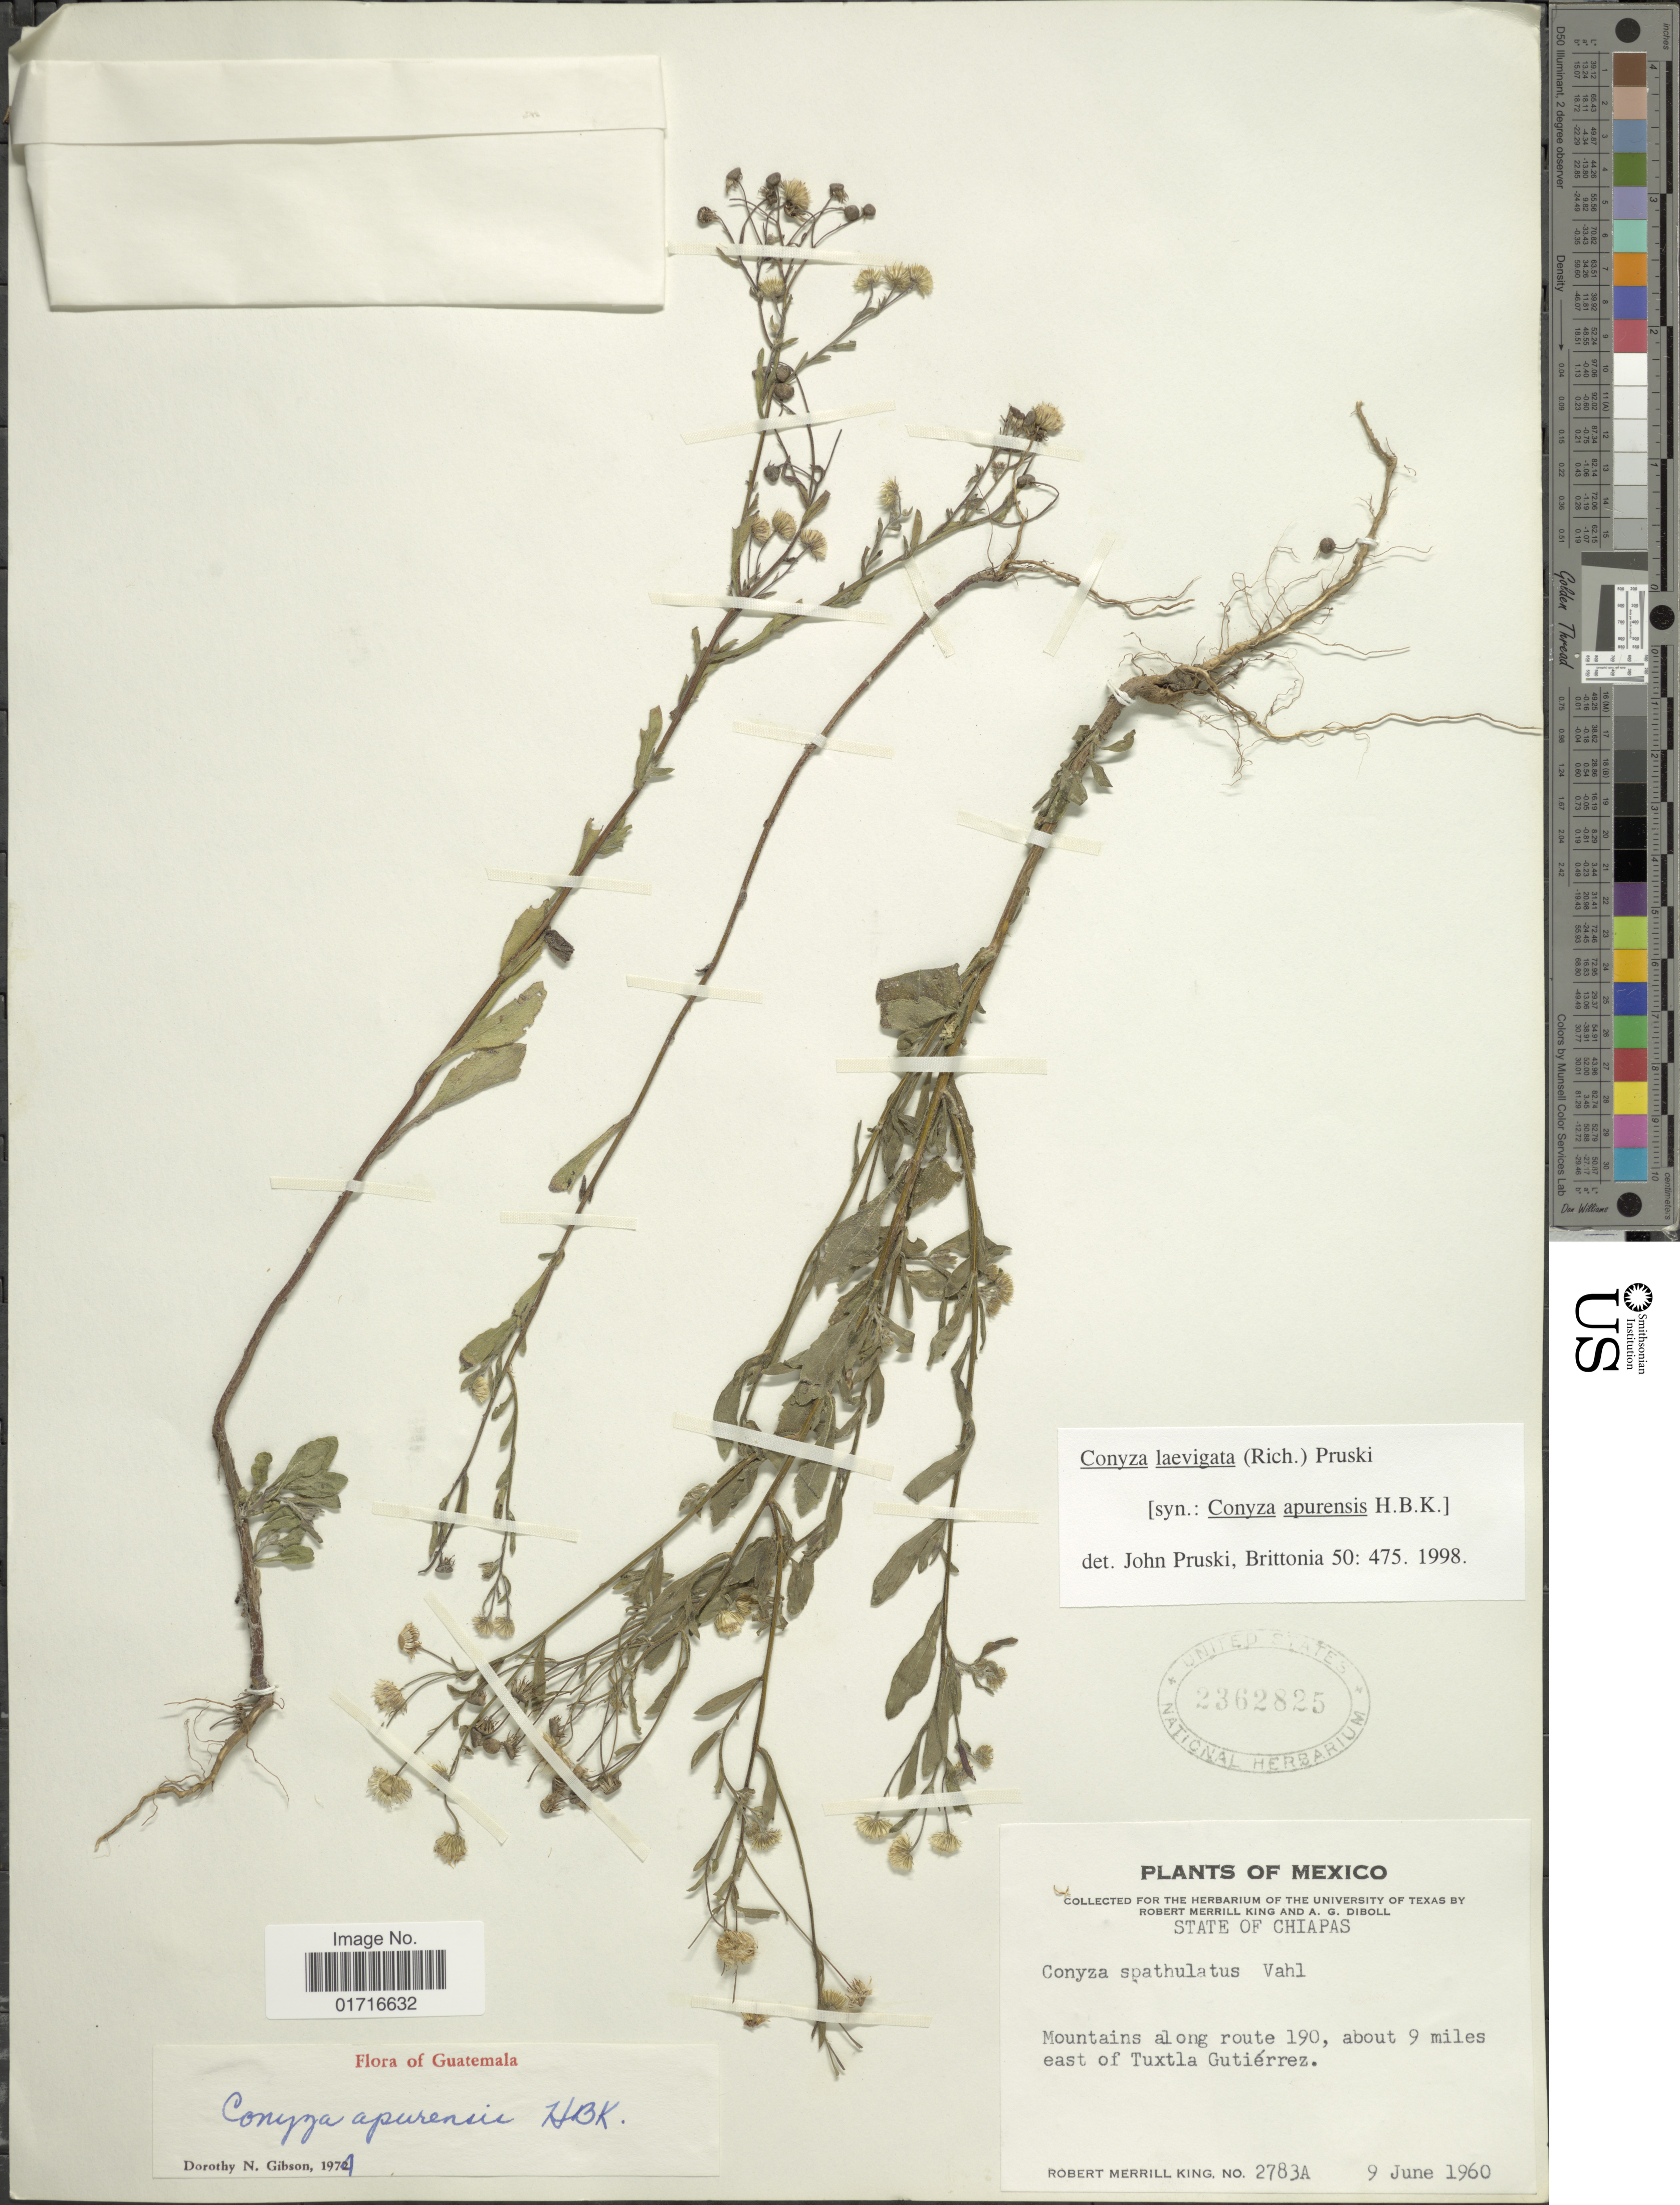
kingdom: Plantae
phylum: Tracheophyta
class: Magnoliopsida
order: Asterales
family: Asteraceae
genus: Conyza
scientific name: Conyza laevigata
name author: (Rich.) Pruski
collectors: R. M. King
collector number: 2783A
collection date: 1960-06-09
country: Mexico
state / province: Chiapas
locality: State of Chiapas, Mountains along route 190, about 9 miles east of Tuxtla Gutierrez.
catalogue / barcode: US 2362825